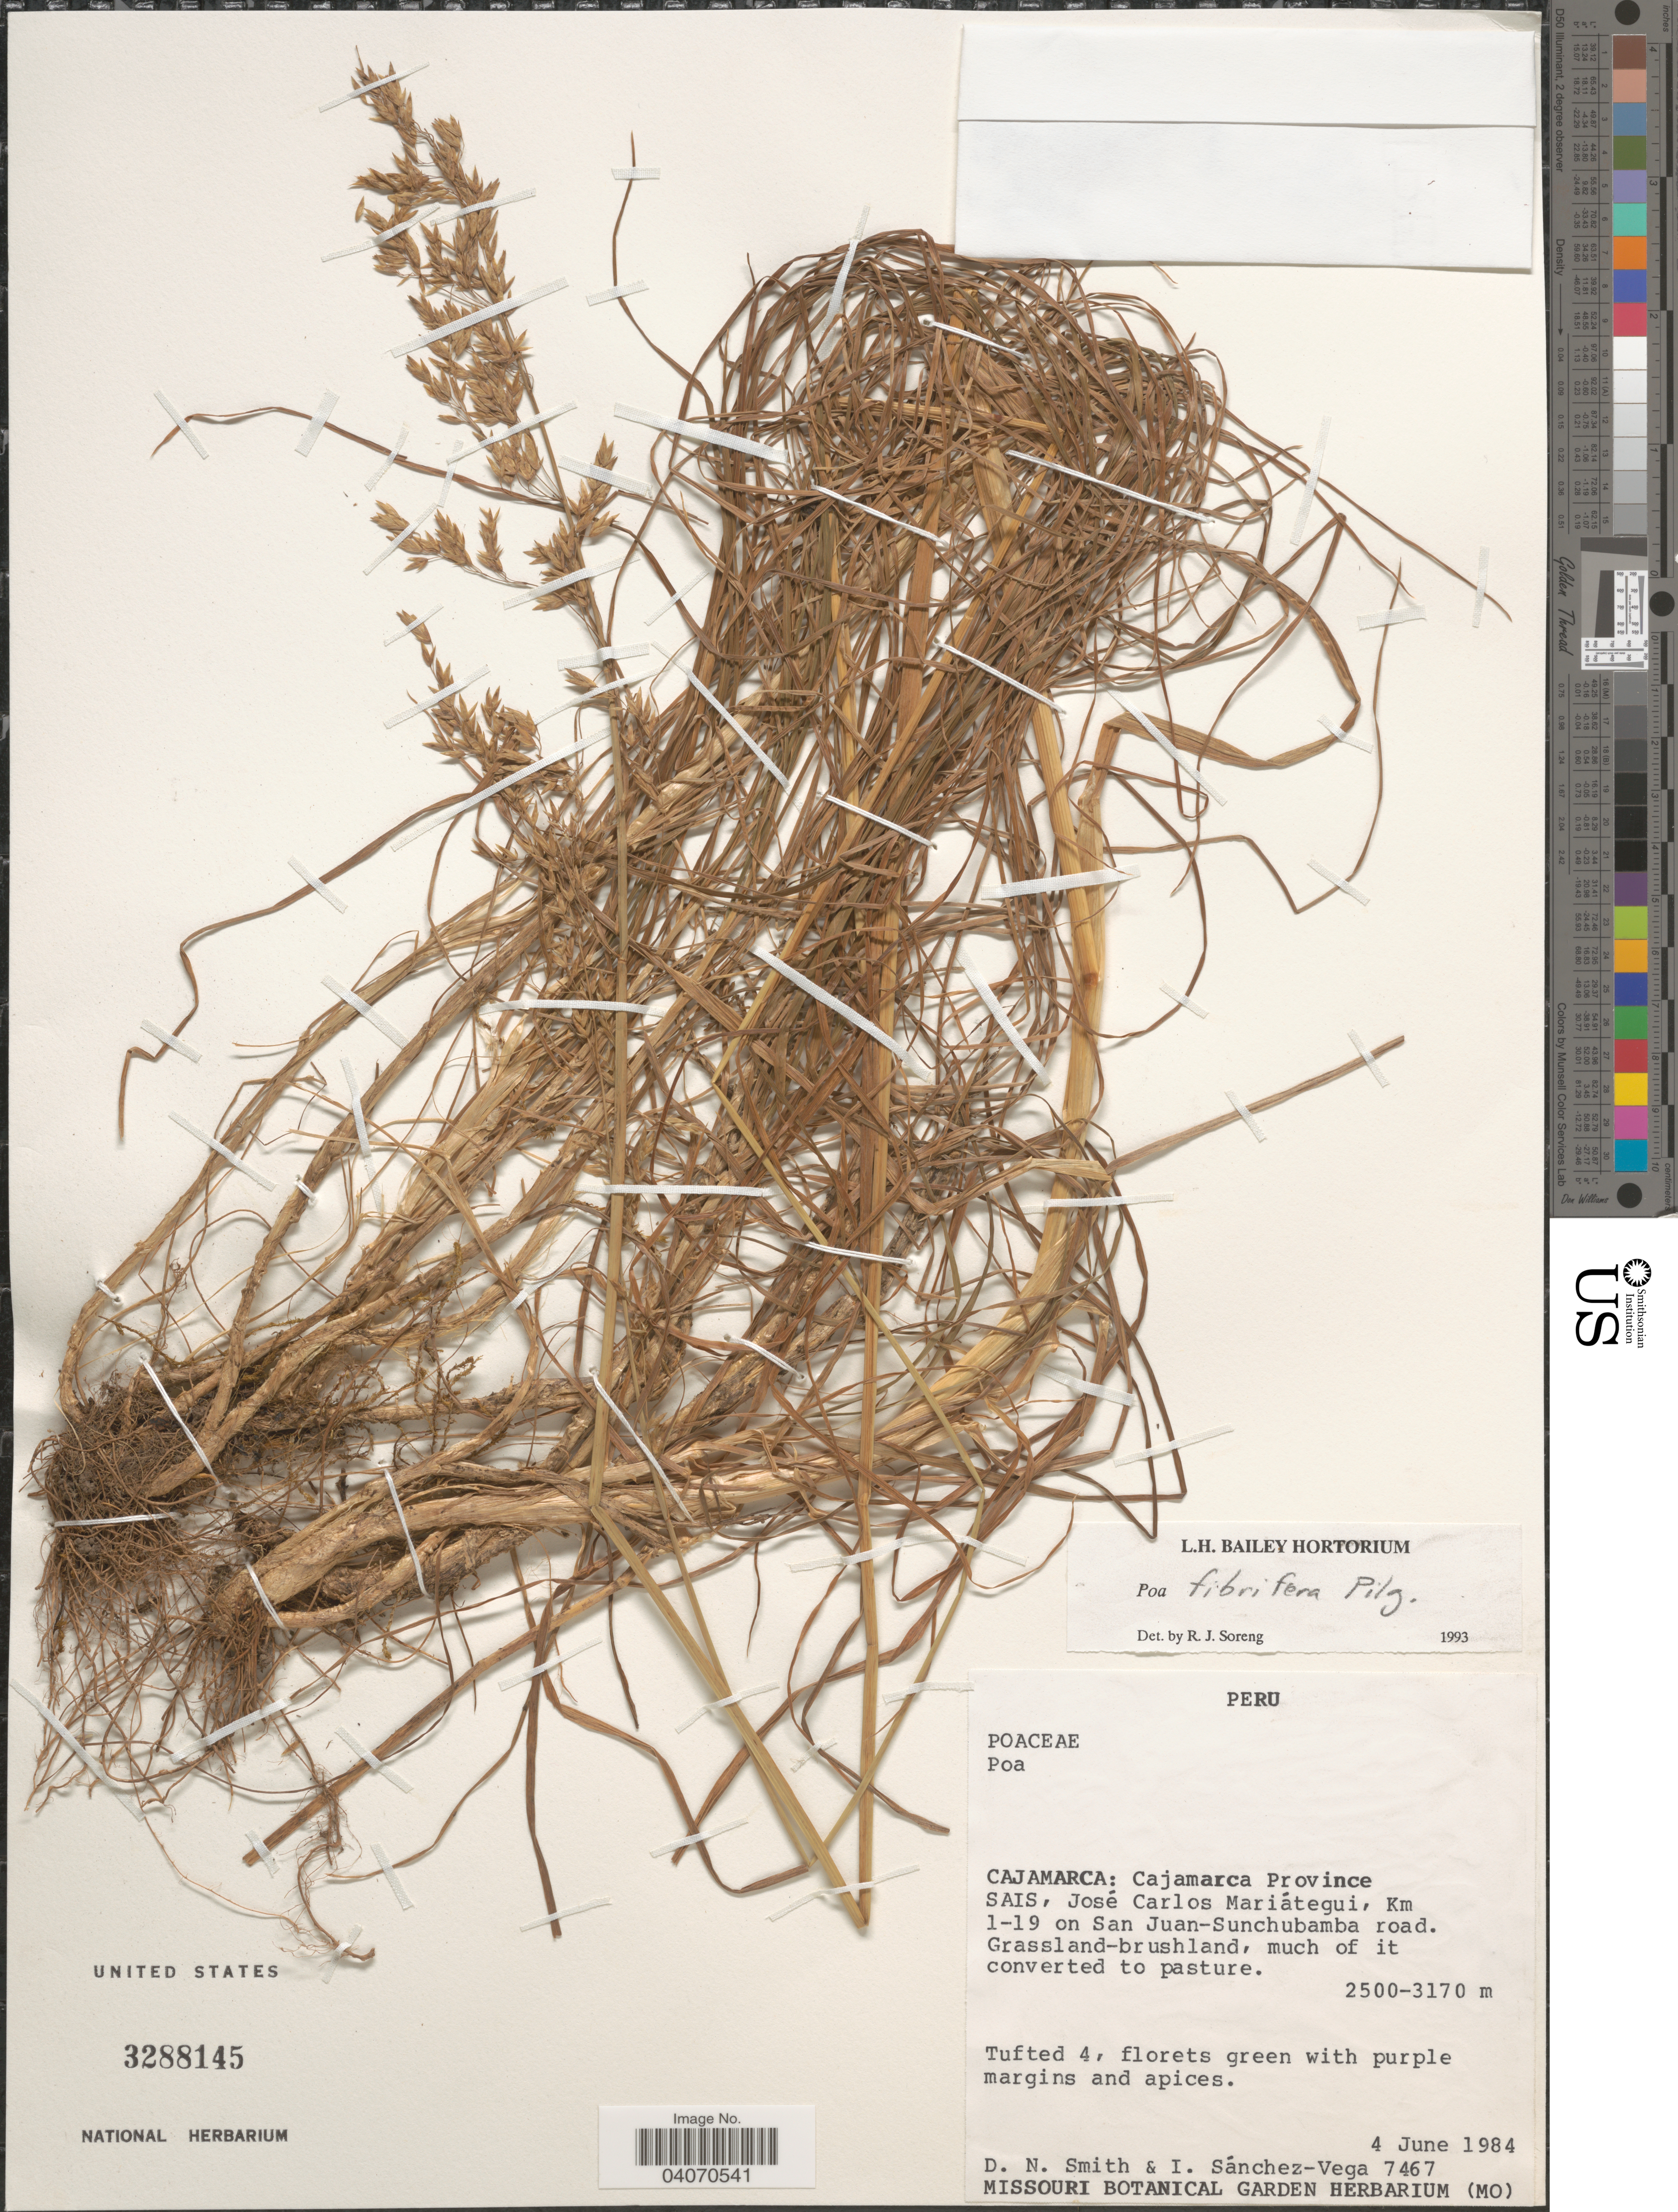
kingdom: Plantae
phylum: Tracheophyta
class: Liliopsida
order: Poales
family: Poaceae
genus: Poa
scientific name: Poa fibrifera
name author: Pilg.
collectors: D. Smith & I. Sánchez-Vega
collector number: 7467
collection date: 1984-06-04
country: Peru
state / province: Cajamarca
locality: Cajamarca. Sais, José Carlos Mariátegui, Km 1-19 on San Juan-Sunchubamba road.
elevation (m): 2500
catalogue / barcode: US 3288145